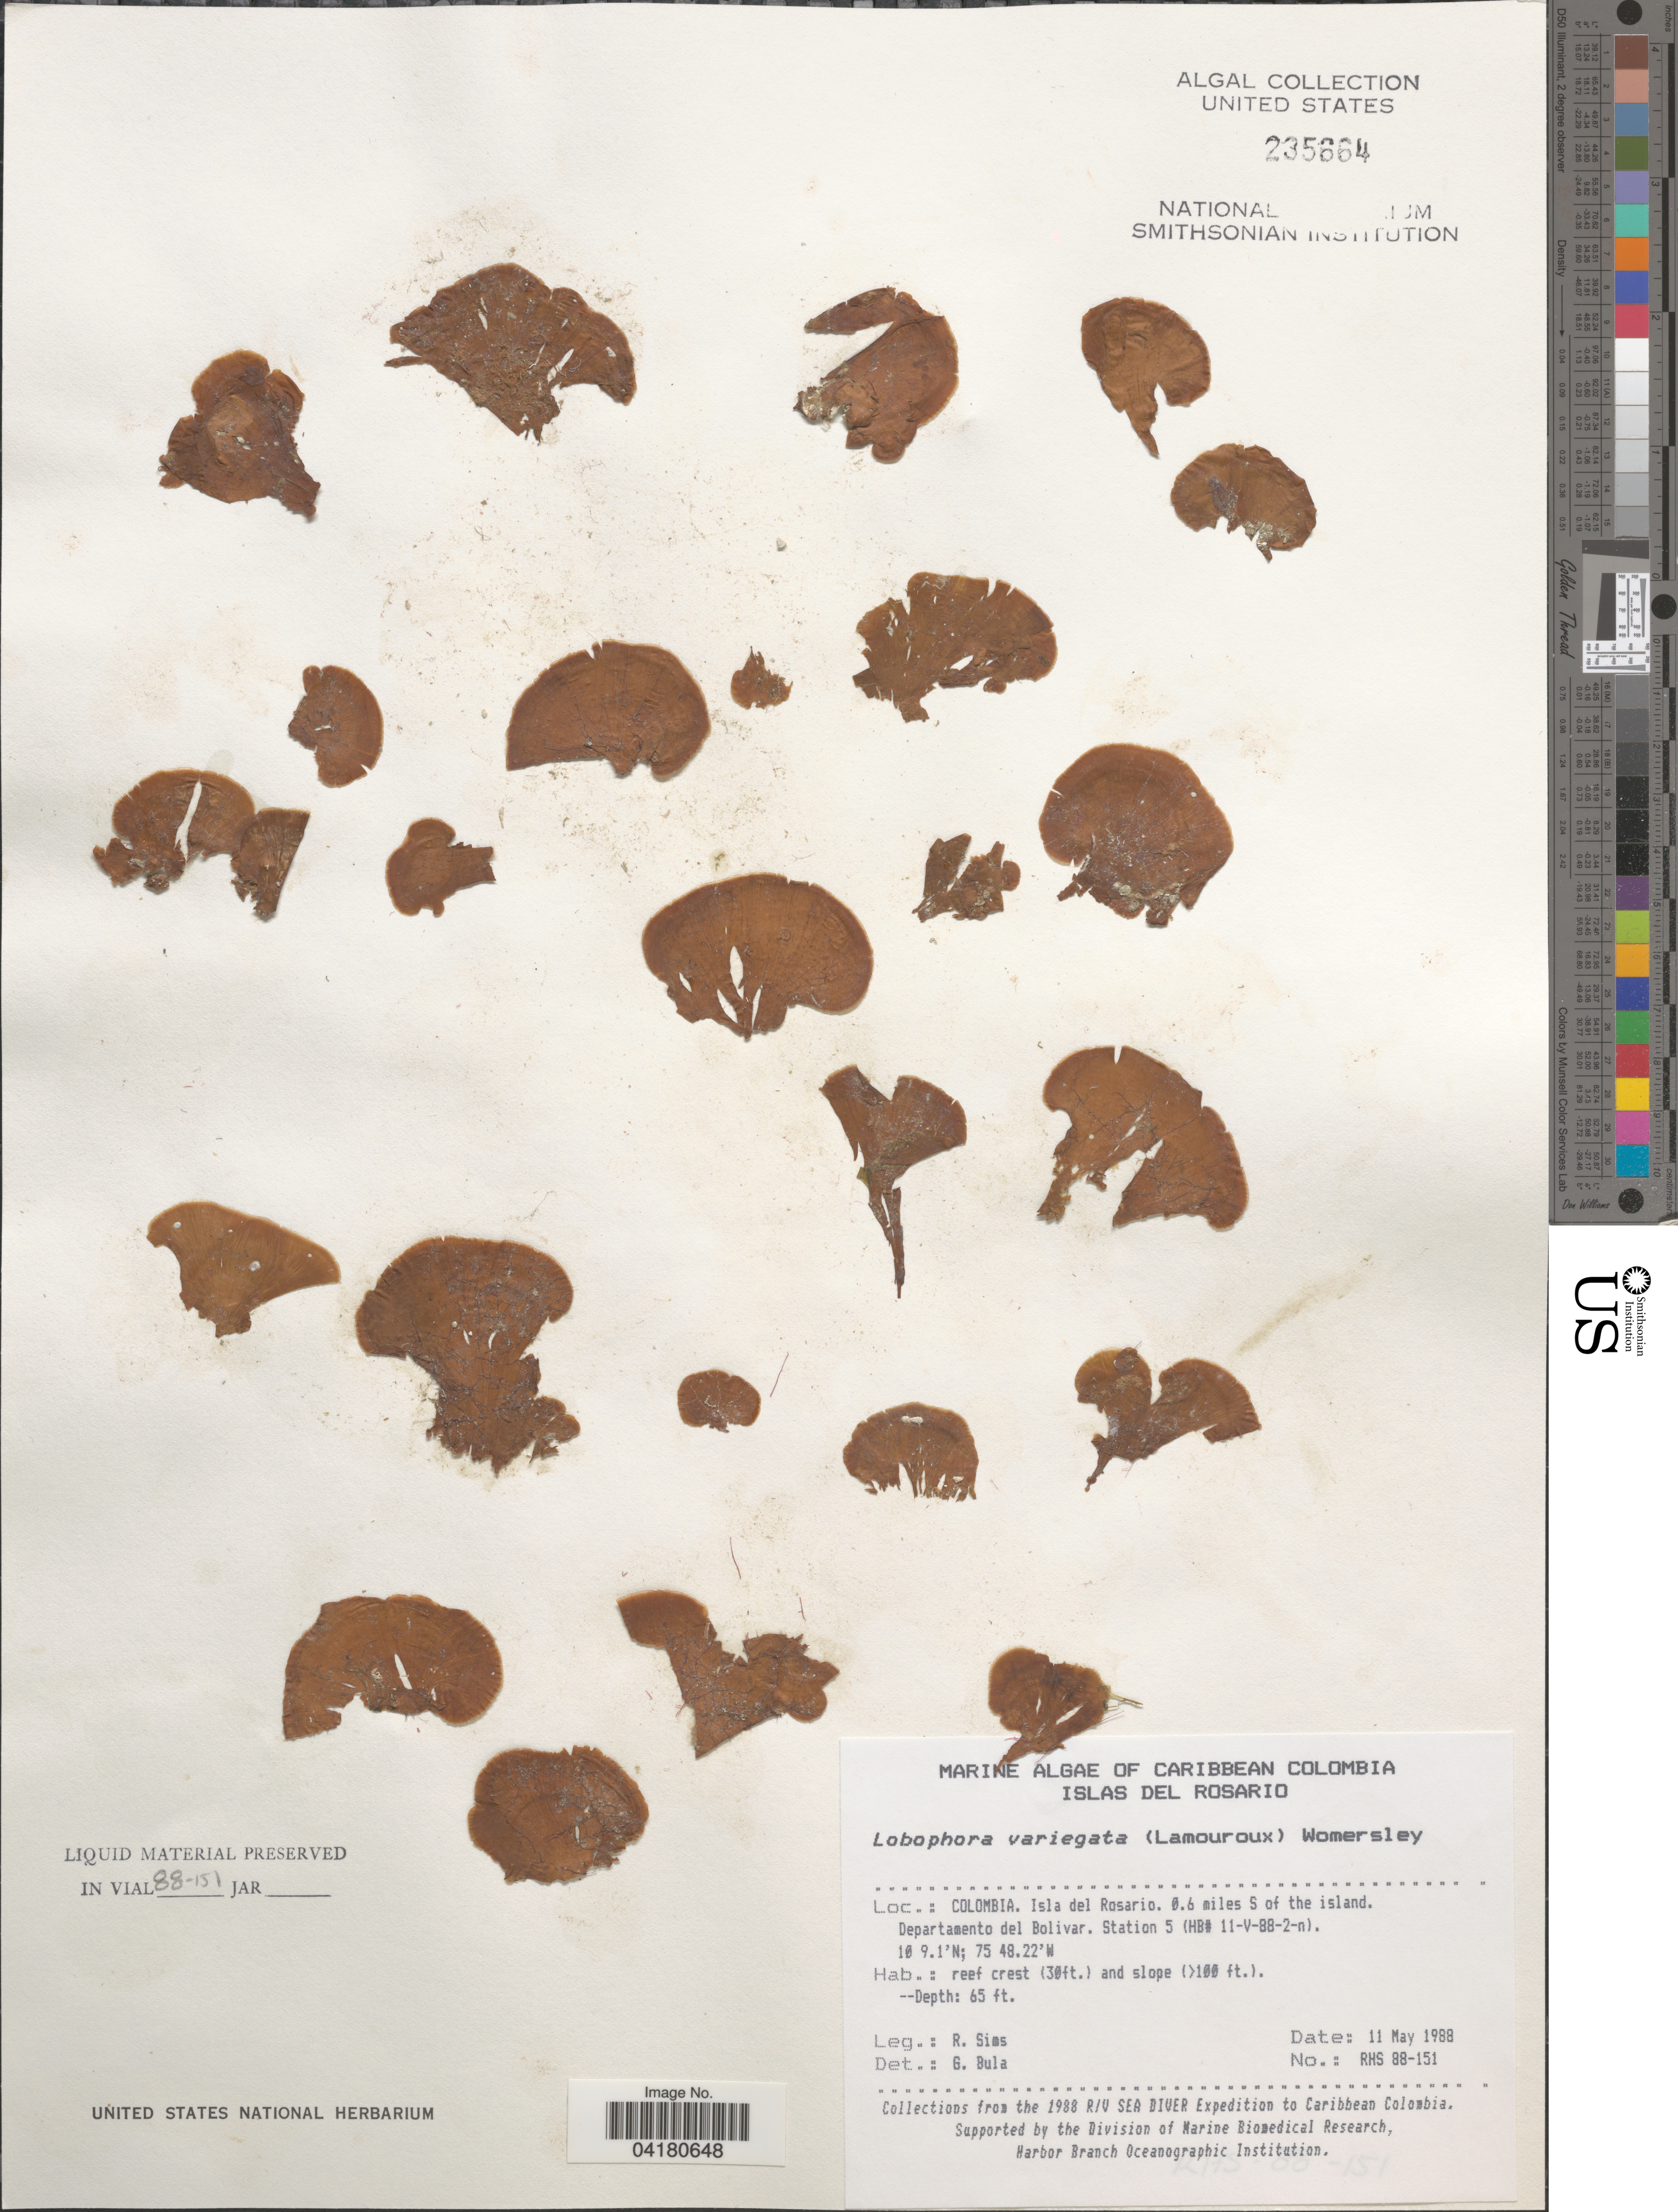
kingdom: Chromista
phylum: Ochrophyta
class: Phaeophyceae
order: Dictyotales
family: Dictyotaceae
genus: Lobophora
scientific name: Lobophora variegata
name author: (J.V.Lamouroux) Womersley & E.C. Oliveira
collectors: R. Sims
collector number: RHS88-151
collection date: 1988-05-11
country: Colombia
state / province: Bolívar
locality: Caribbean Colombia. Isla del Rosario. 0.6 miles S of the island. Departamento del Bolivar Station 5 (HB# 11-V-88-2-n). The 1988 R/V Sea Diver Expedition to Caribbean Colombia.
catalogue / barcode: US 235664